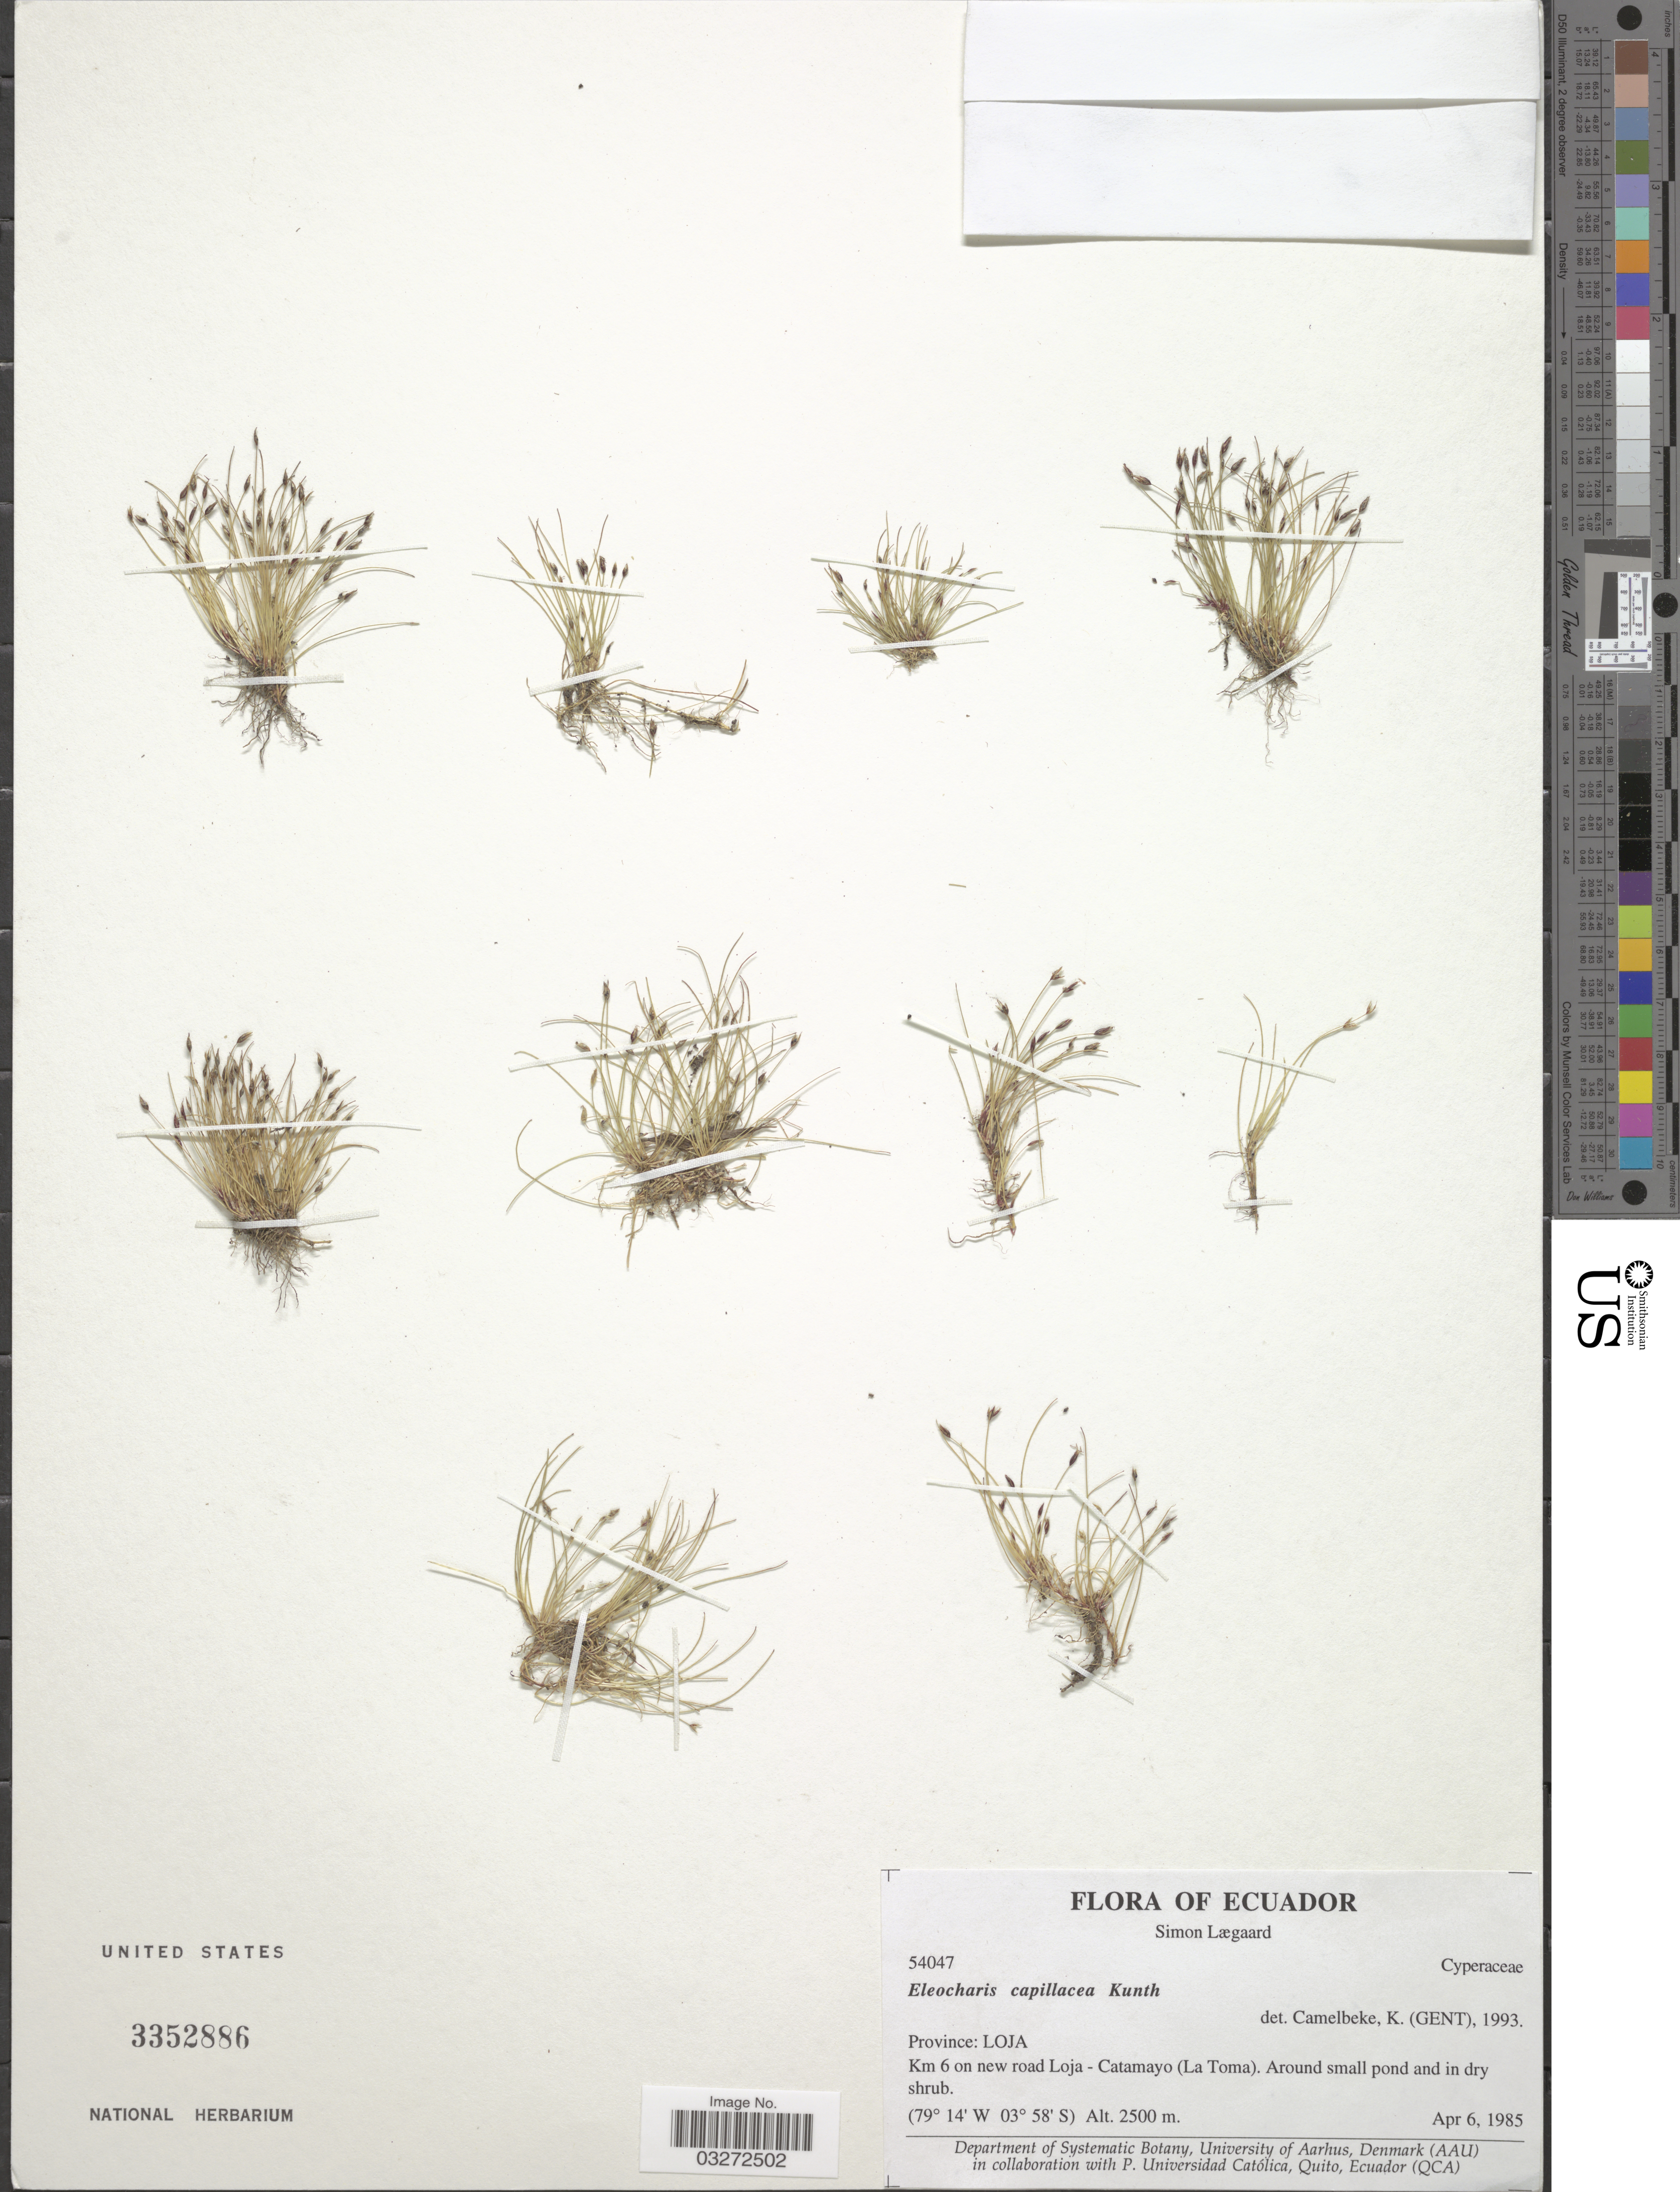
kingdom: Plantae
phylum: Tracheophyta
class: Liliopsida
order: Poales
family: Cyperaceae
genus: Eleocharis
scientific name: Eleocharis capillacea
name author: Kunth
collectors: S. Lægaard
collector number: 54047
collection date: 1985-04-06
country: Ecuador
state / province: Loja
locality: Km 6 on new road Loja - Catamayo (La Toma).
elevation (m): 2500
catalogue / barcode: US 3352886